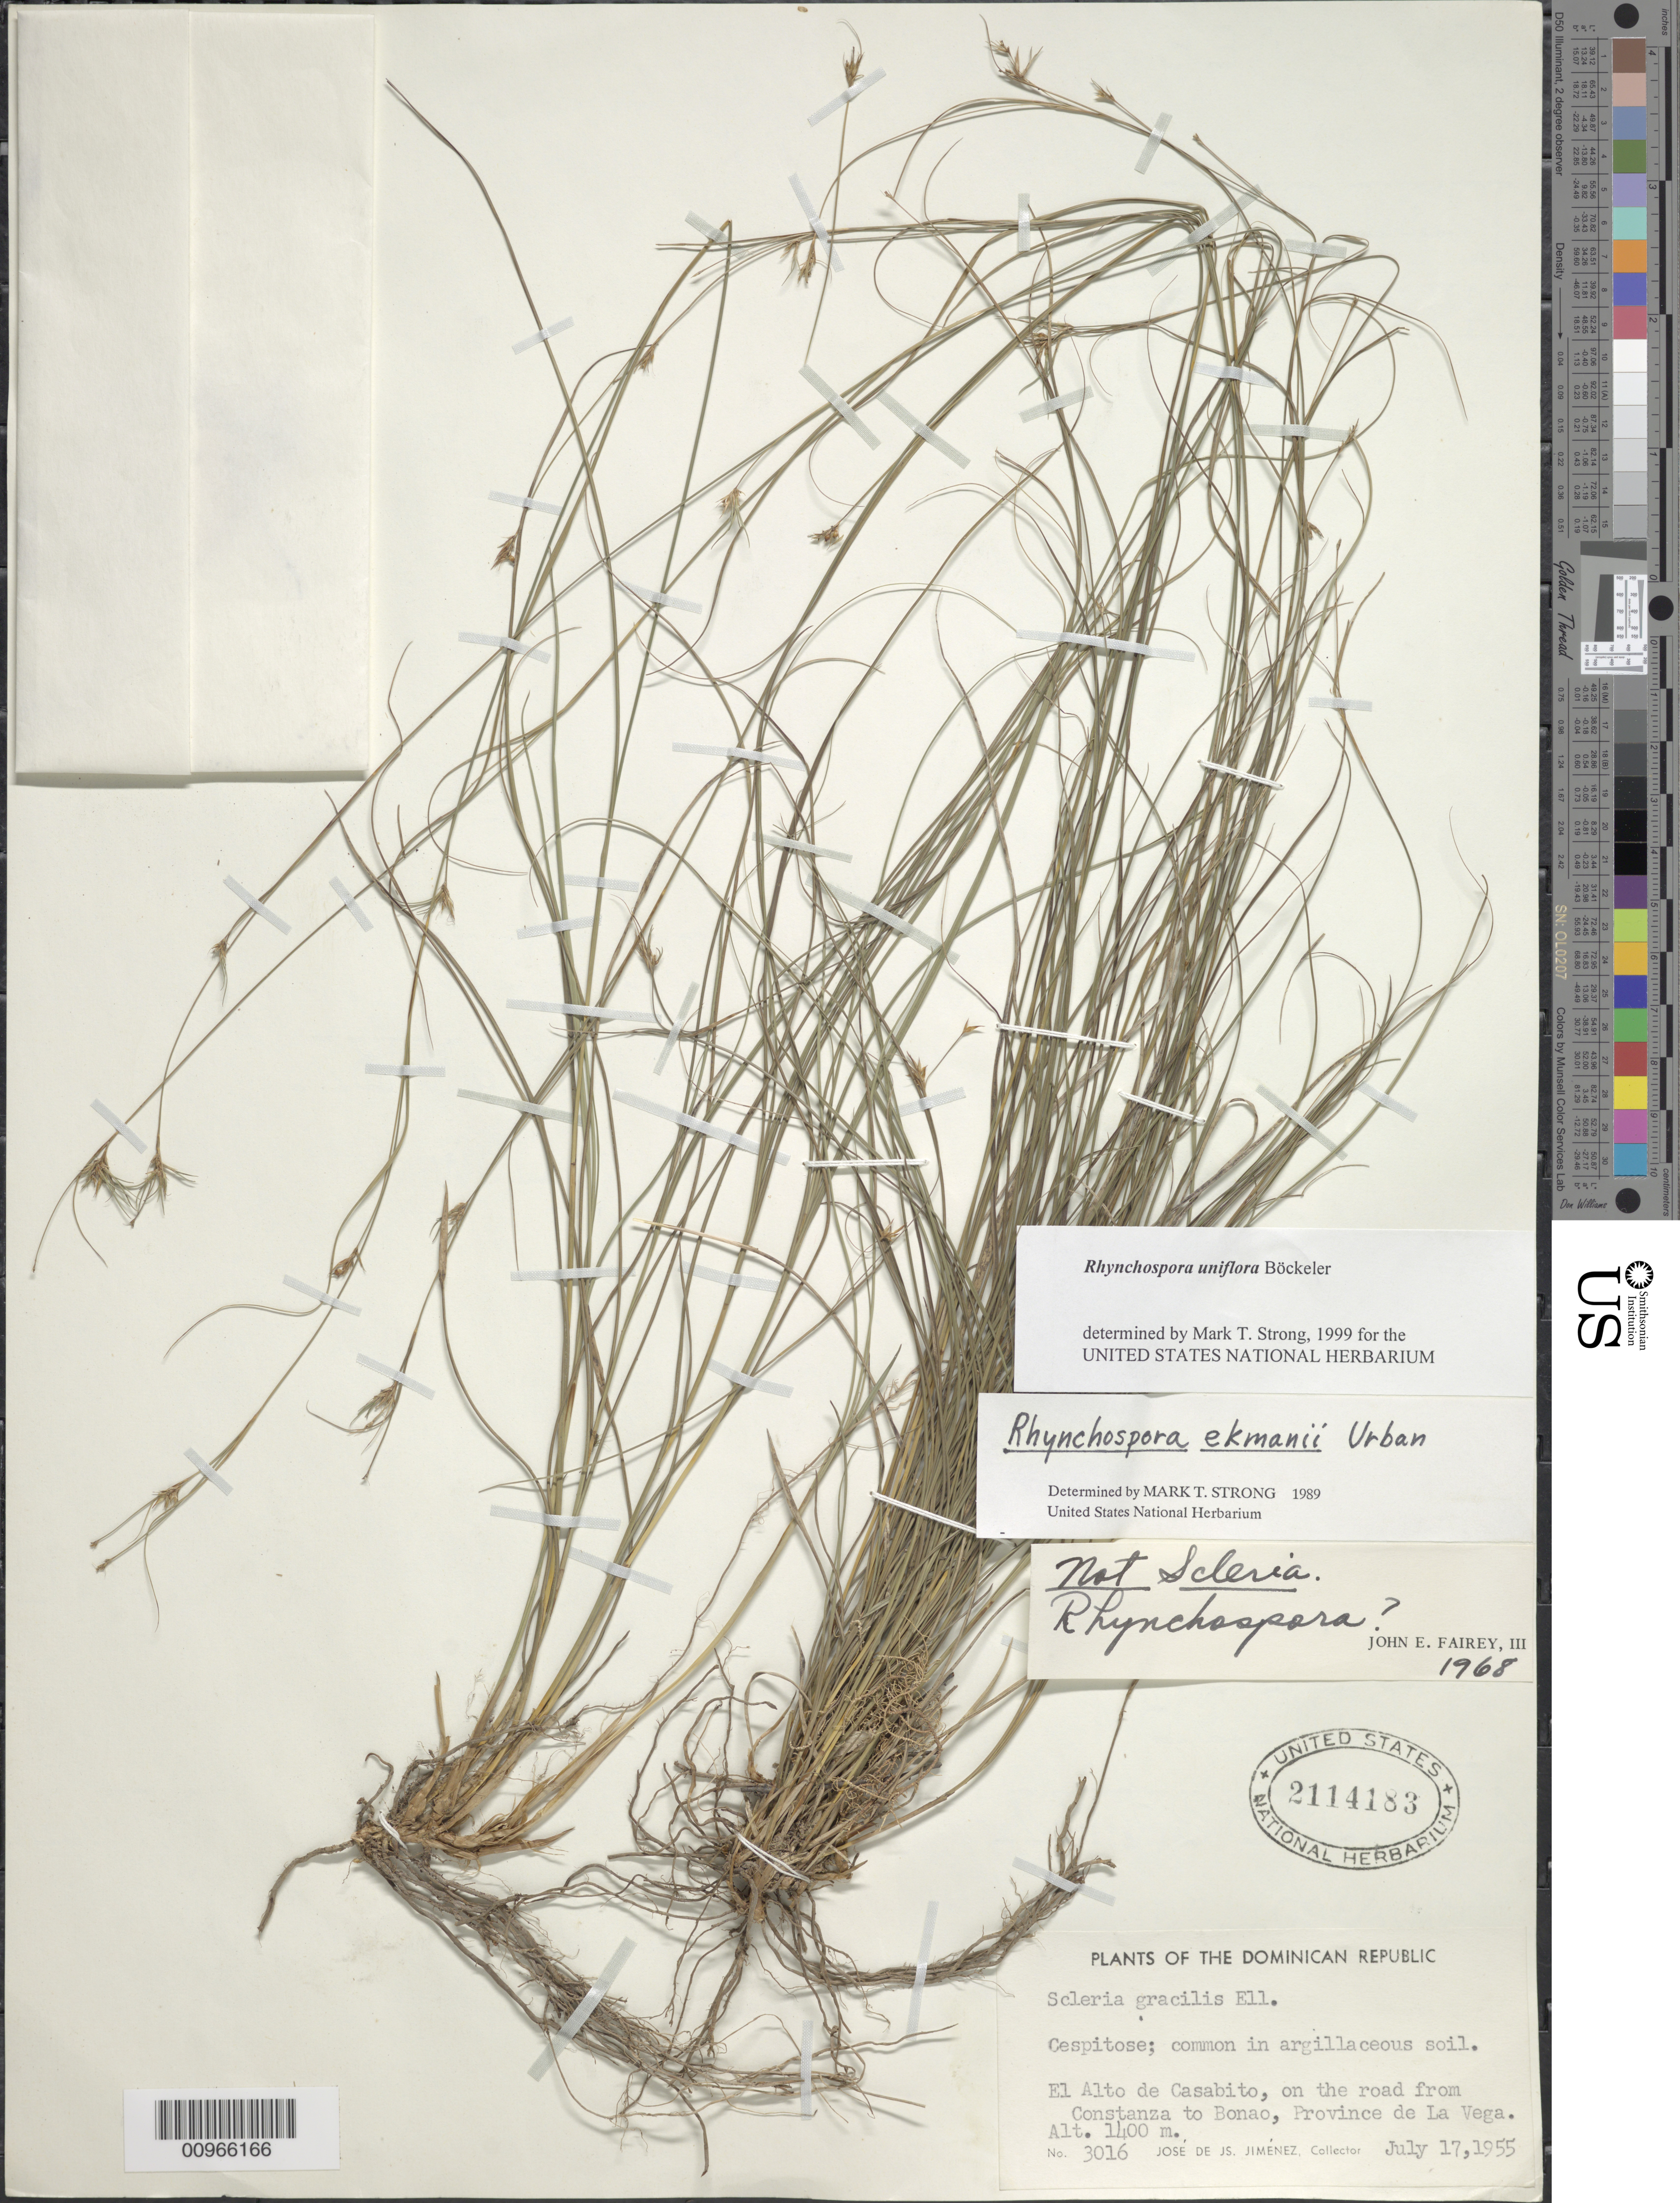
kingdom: Plantae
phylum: Tracheophyta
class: Liliopsida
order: Poales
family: Cyperaceae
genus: Rhynchospora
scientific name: Rhynchospora uniflora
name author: Boeckeler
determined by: Strong, M. T., (US), Smithsonian Institution - National Museum of Natural History (UNITED STATES)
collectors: J. J. Jiménez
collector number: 3016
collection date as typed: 17 Jul 1955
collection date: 1955-07-17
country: Dominican Republic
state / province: La Vega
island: Hispaniola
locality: El Alto de Casabito, on the road from Constanza to Bonao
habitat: In argillaceous soil on the road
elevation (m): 1400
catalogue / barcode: US 2114183